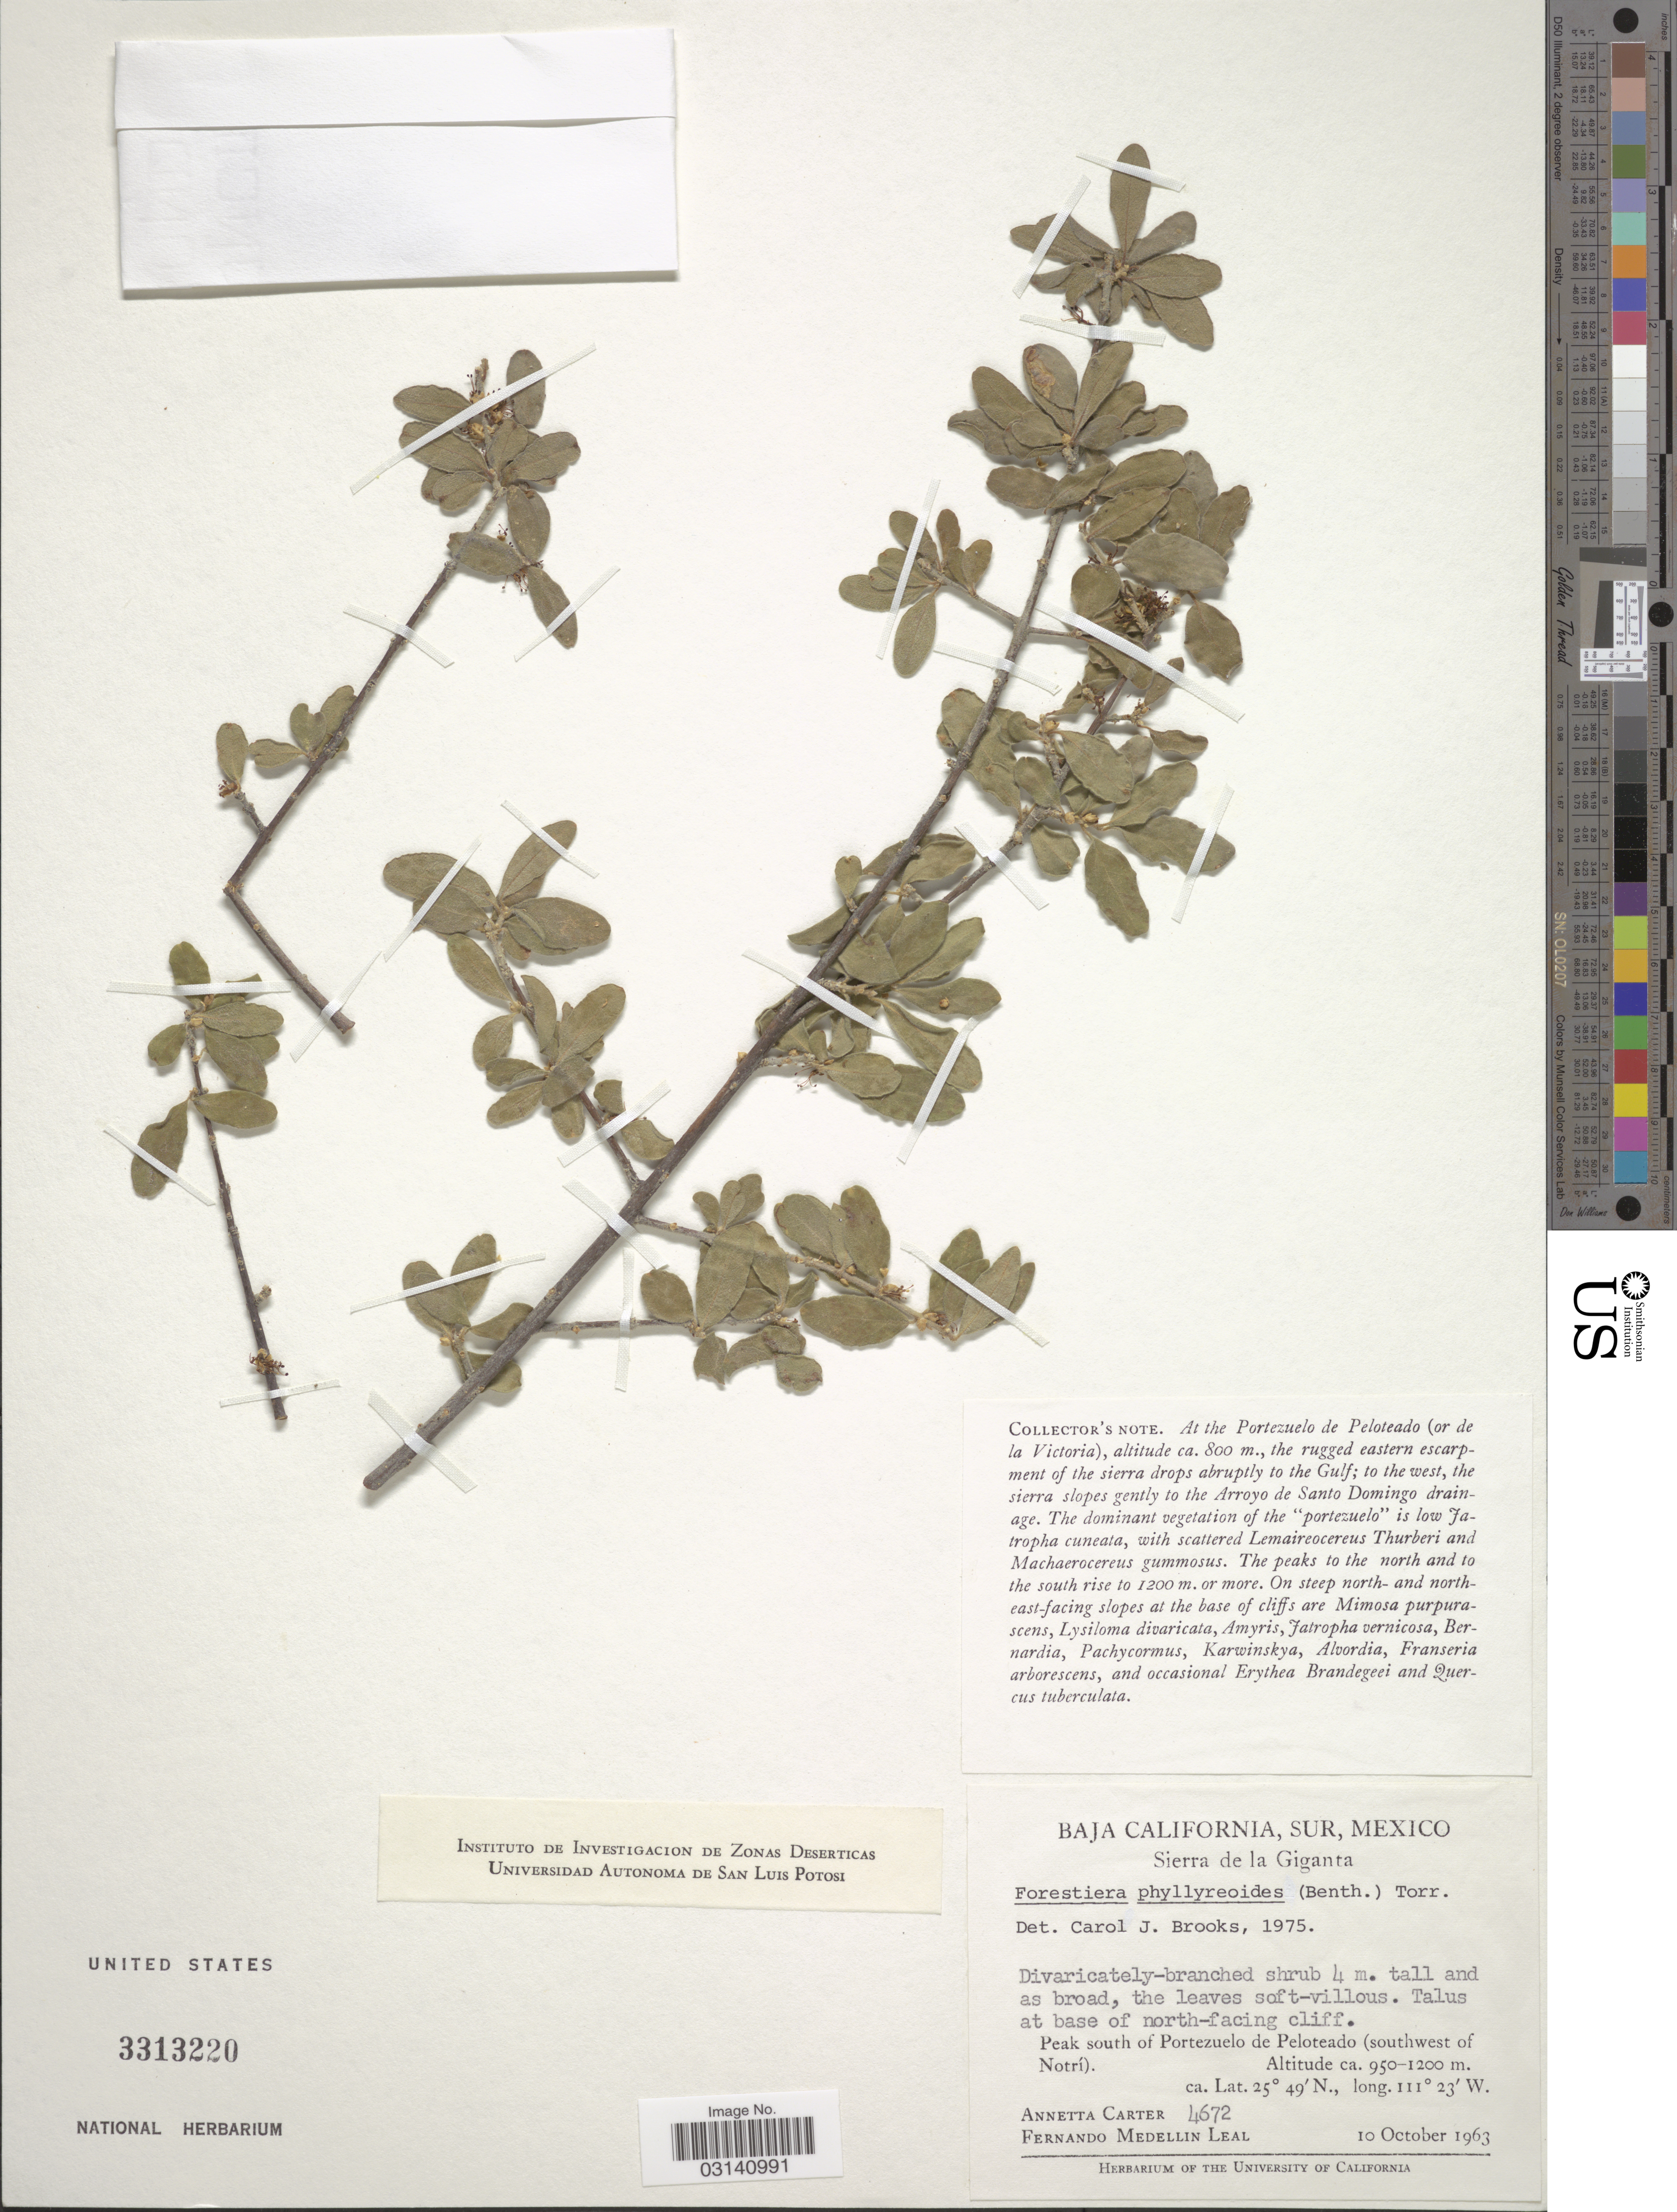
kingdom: Plantae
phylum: Tracheophyta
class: Magnoliopsida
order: Lamiales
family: Oleaceae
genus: Forestiera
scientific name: Forestiera phillyreoides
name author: (Benth.) Torr.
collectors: A. Carter & F. M. Leal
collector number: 4672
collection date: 1963-10-10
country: Mexico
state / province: Baja California Sur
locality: Sierra de la Giganta. Peak south of Portezuelo de Peloteado (southwest of Notrí).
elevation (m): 950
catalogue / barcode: US 3313220